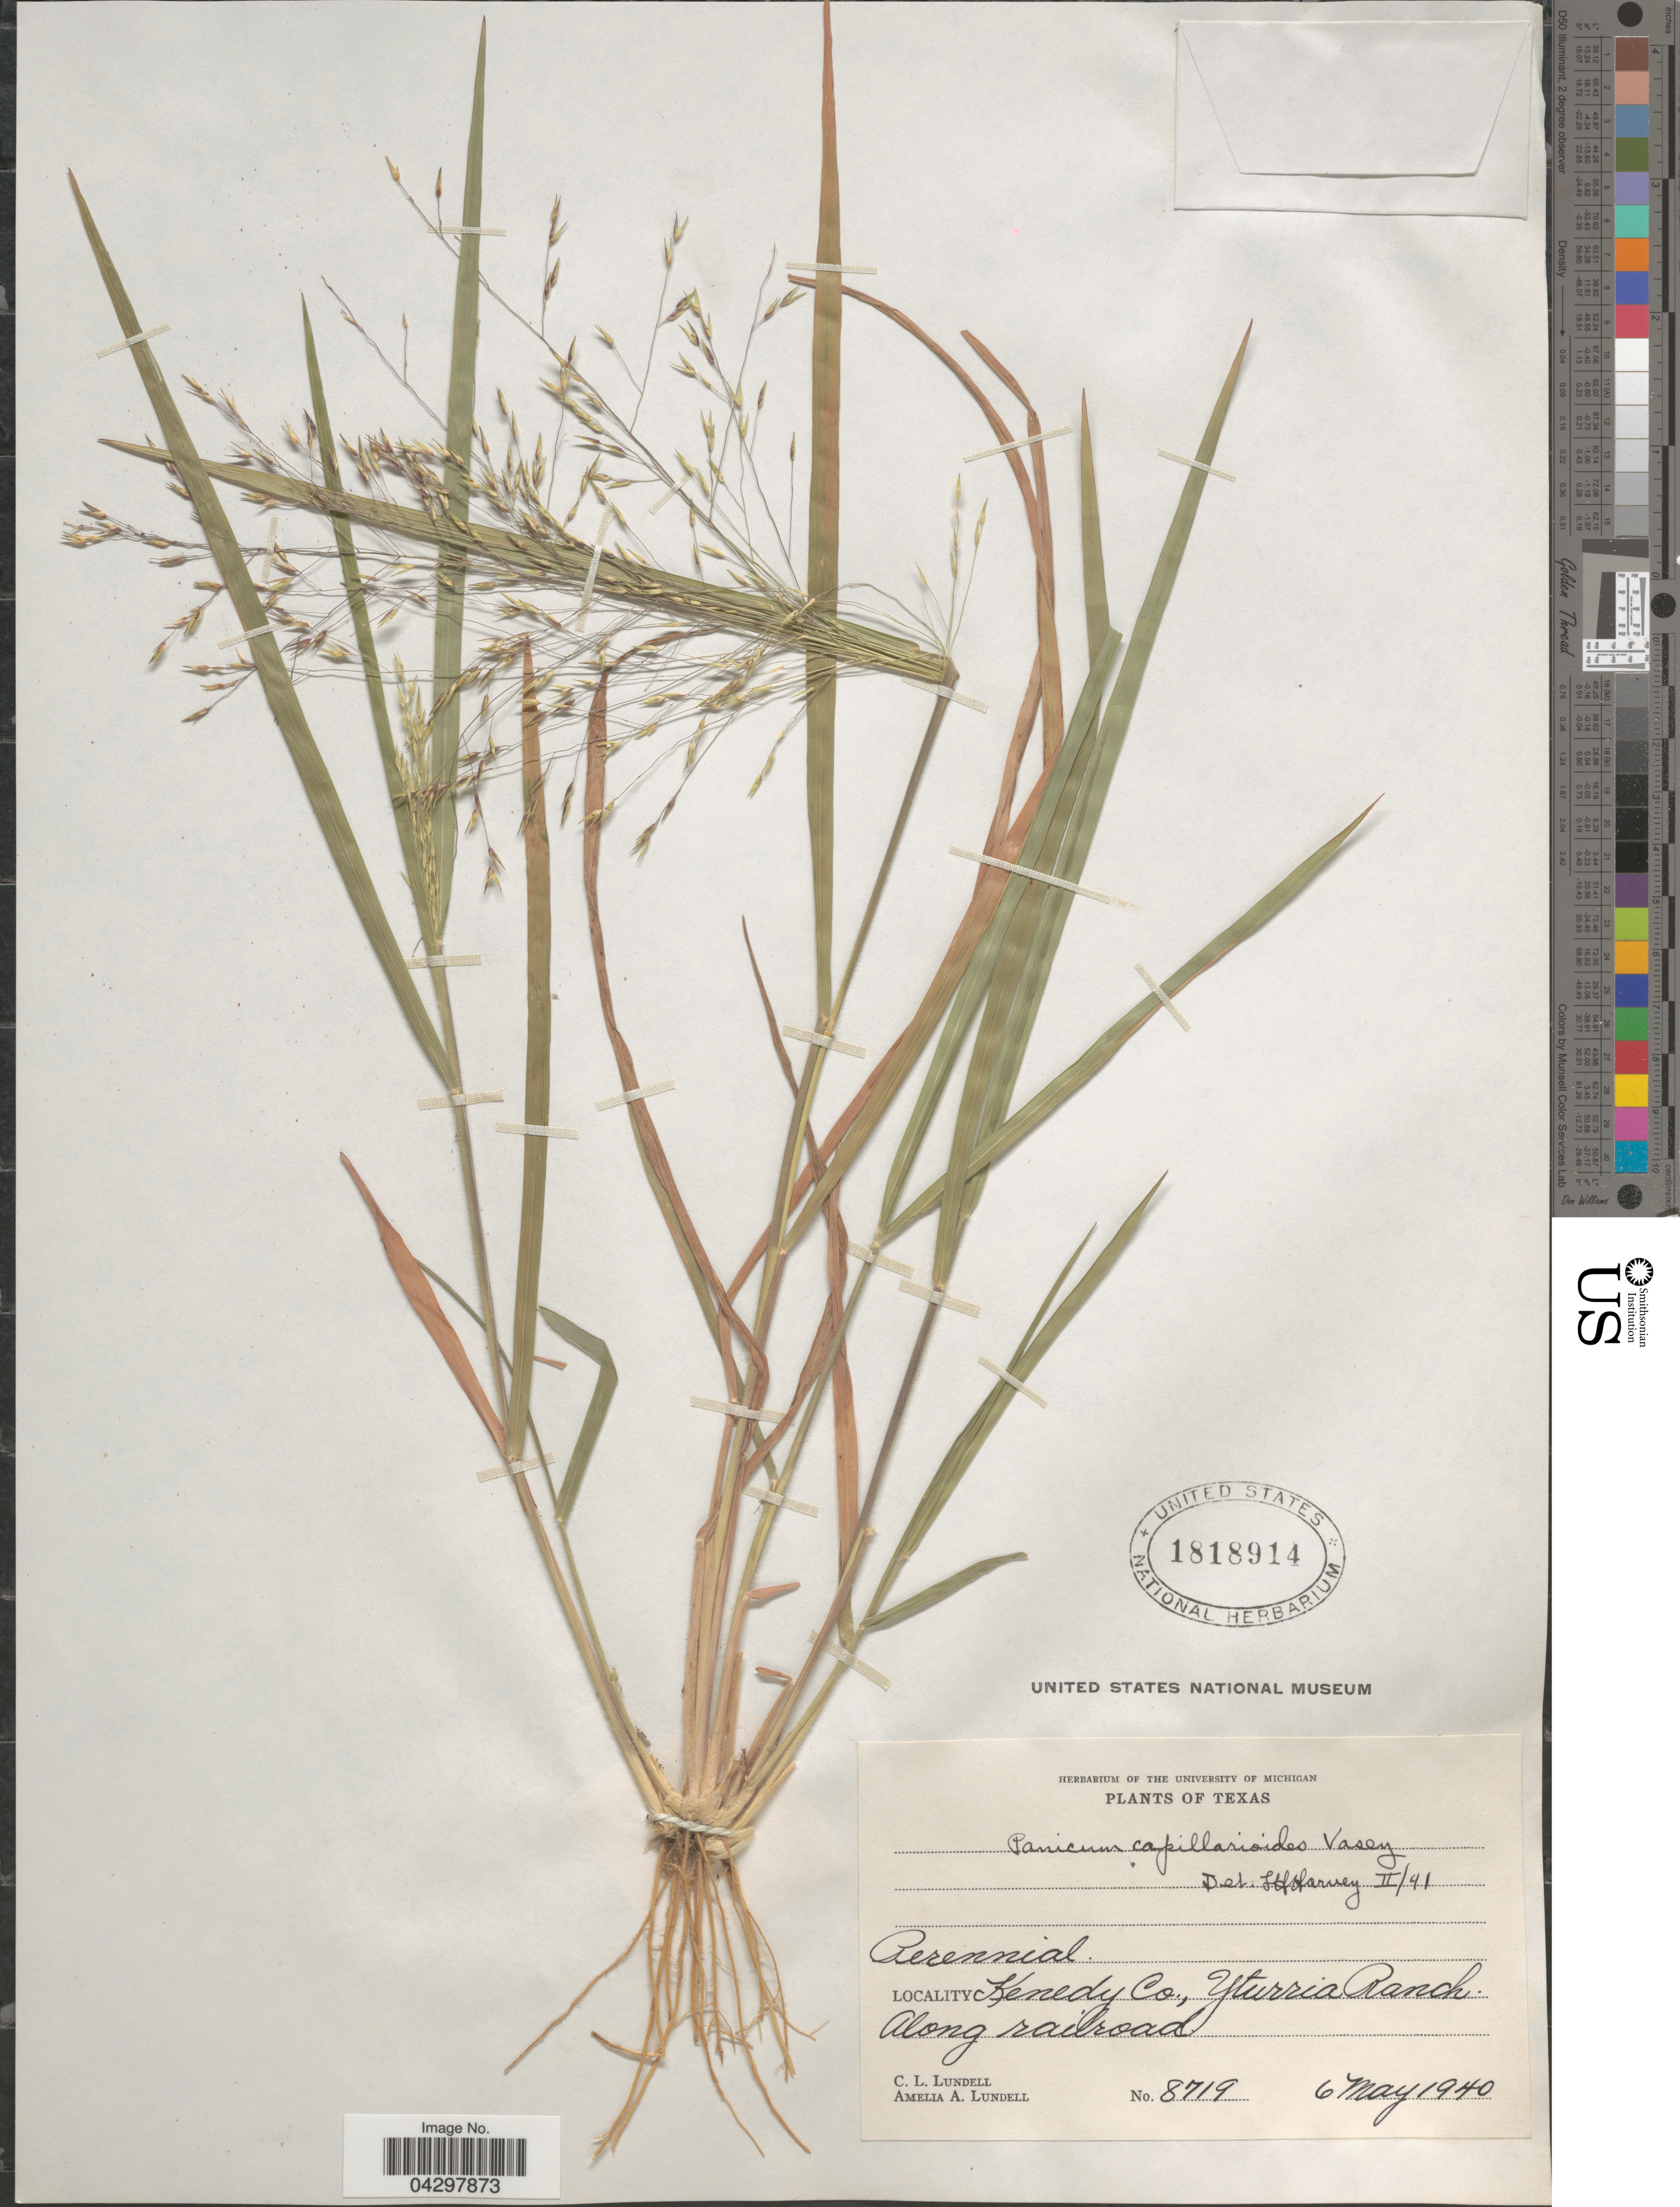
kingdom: Plantae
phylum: Tracheophyta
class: Liliopsida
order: Poales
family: Poaceae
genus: Panicum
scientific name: Panicum capillarioides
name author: Vasey in J.M. Coult.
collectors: C. L. Lundell & A. A. Lundell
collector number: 8719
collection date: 1940-05-06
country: United States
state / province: Texas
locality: Kenedy Co., Yturria Ranch. Along railroad.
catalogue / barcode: US 1818914